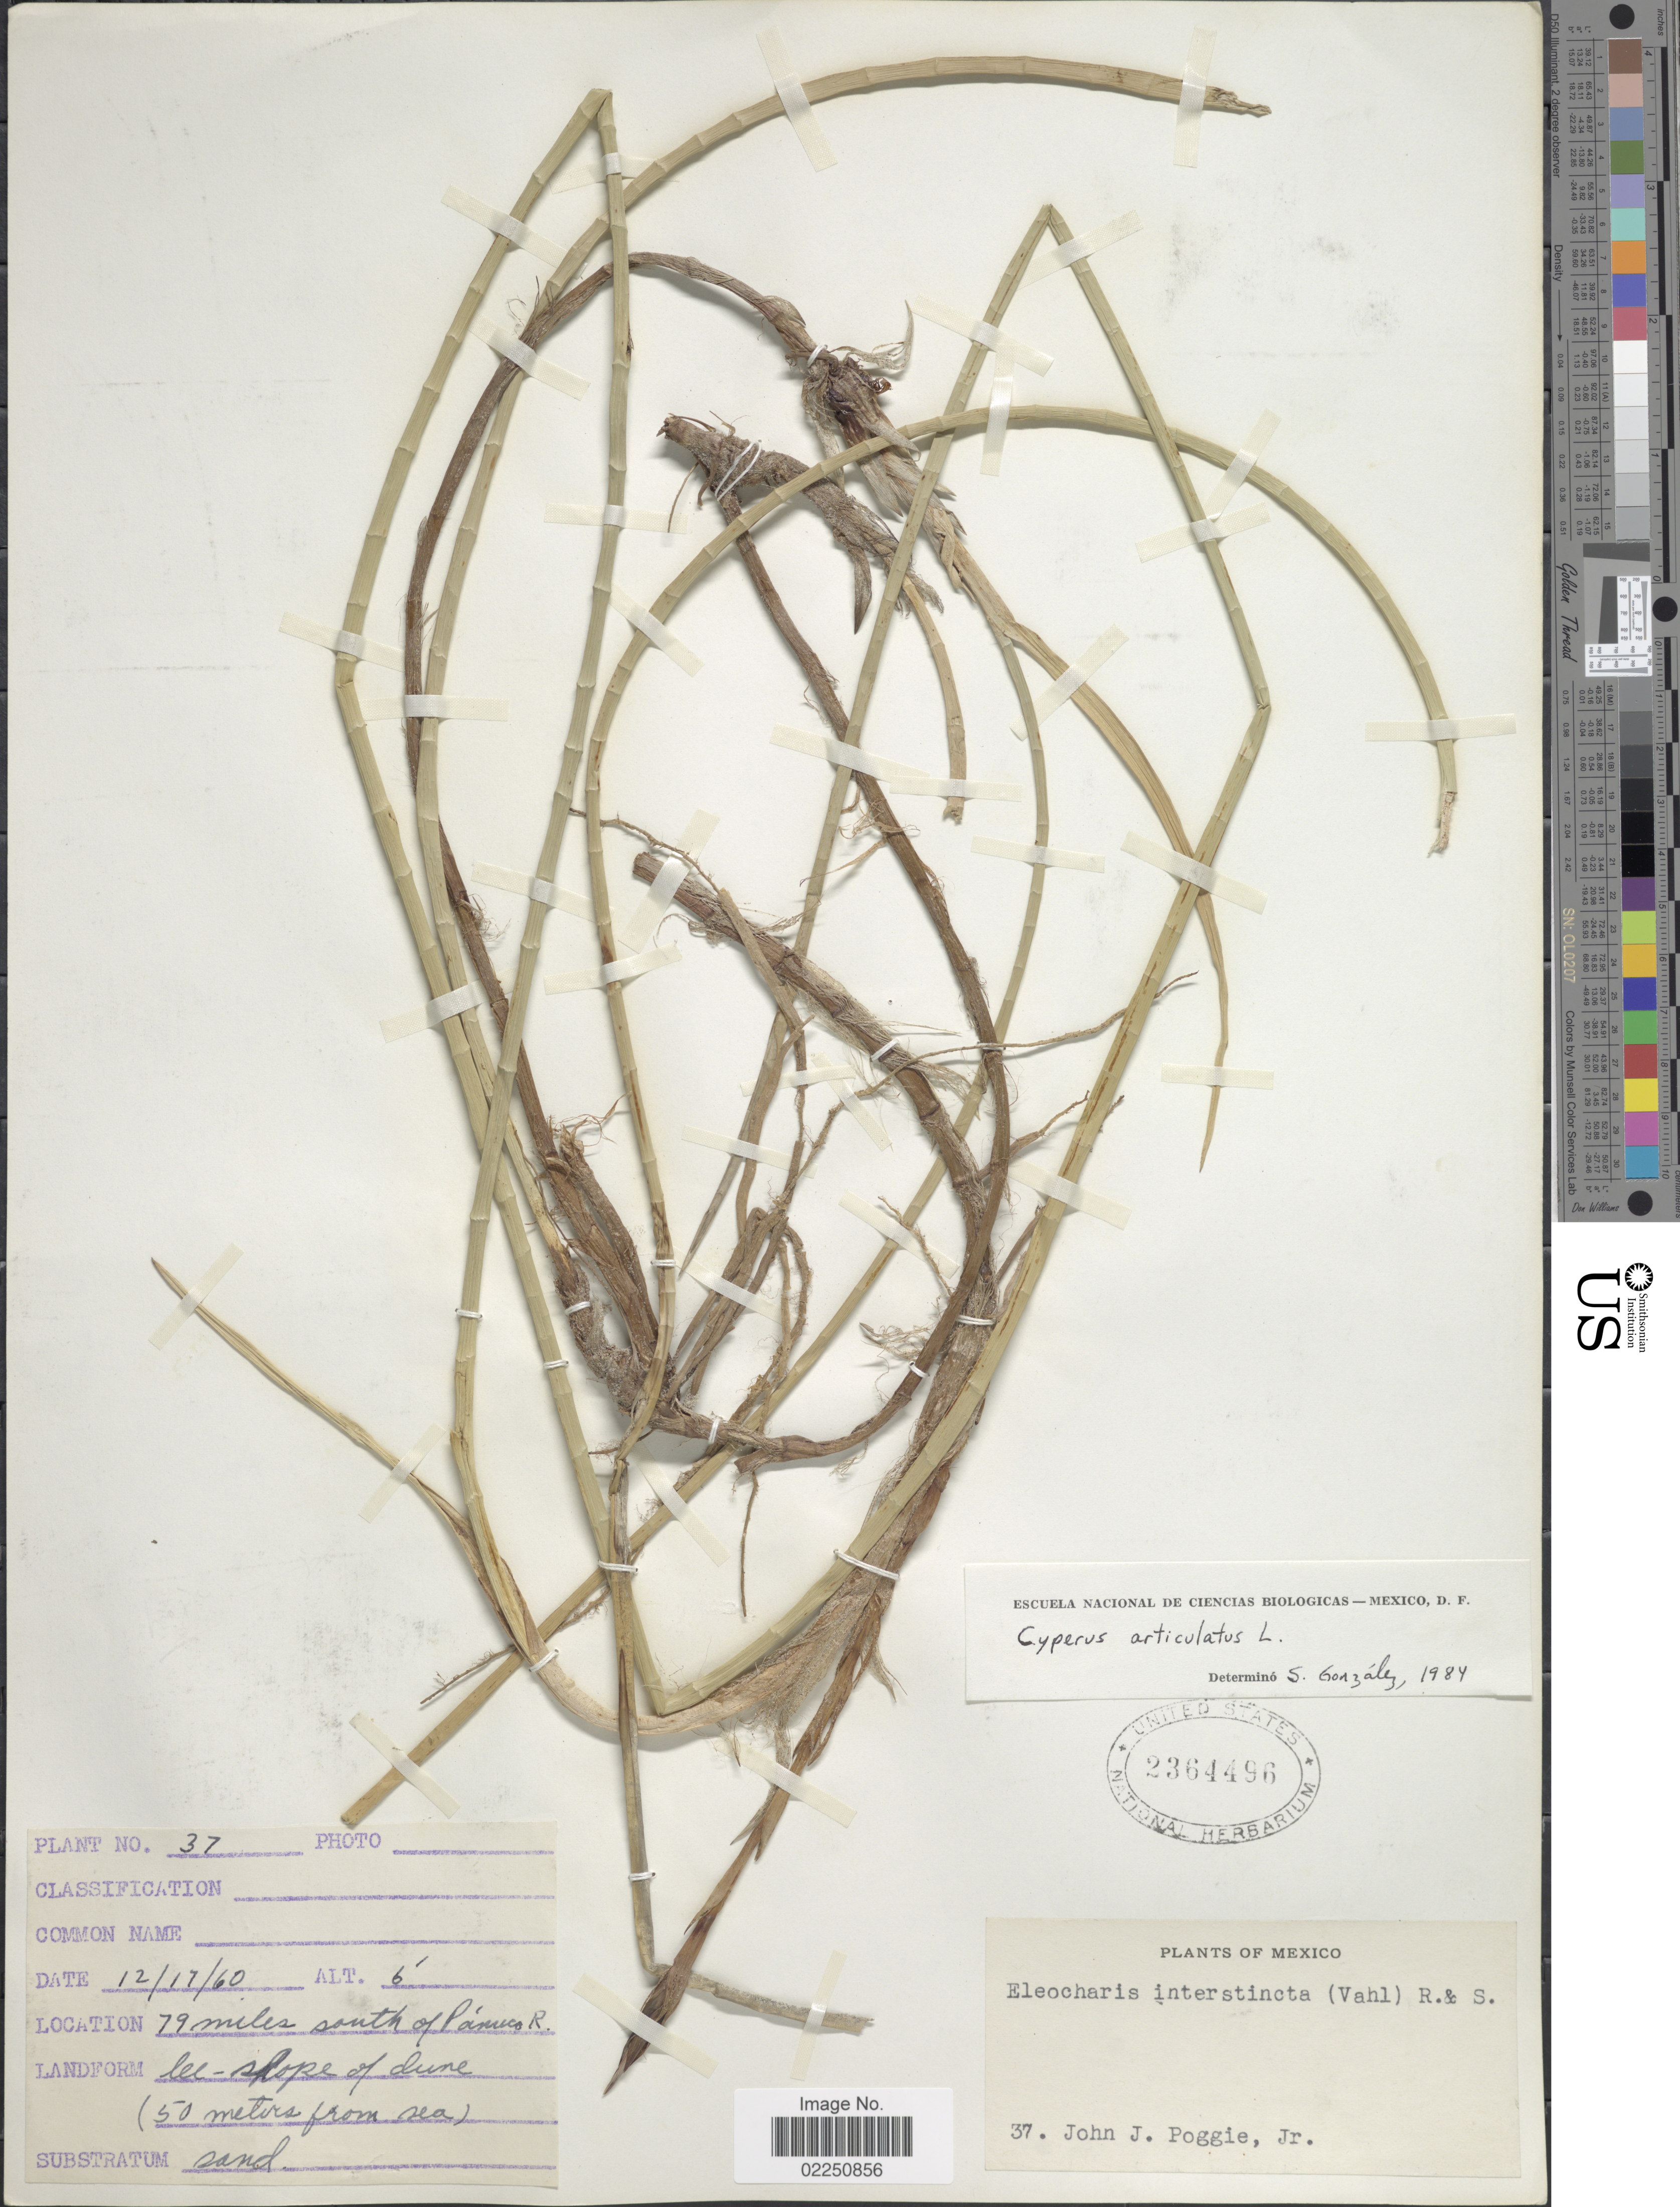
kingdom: Plantae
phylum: Tracheophyta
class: Liliopsida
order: Poales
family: Cyperaceae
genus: Cyperus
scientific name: Cyperus articulatus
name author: L.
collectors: J. Poggie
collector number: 37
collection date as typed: Transcribed d/m/y: 17/12/60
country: Mexico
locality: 79 miles south of Panuco R.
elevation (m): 2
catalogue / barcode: US 2364496